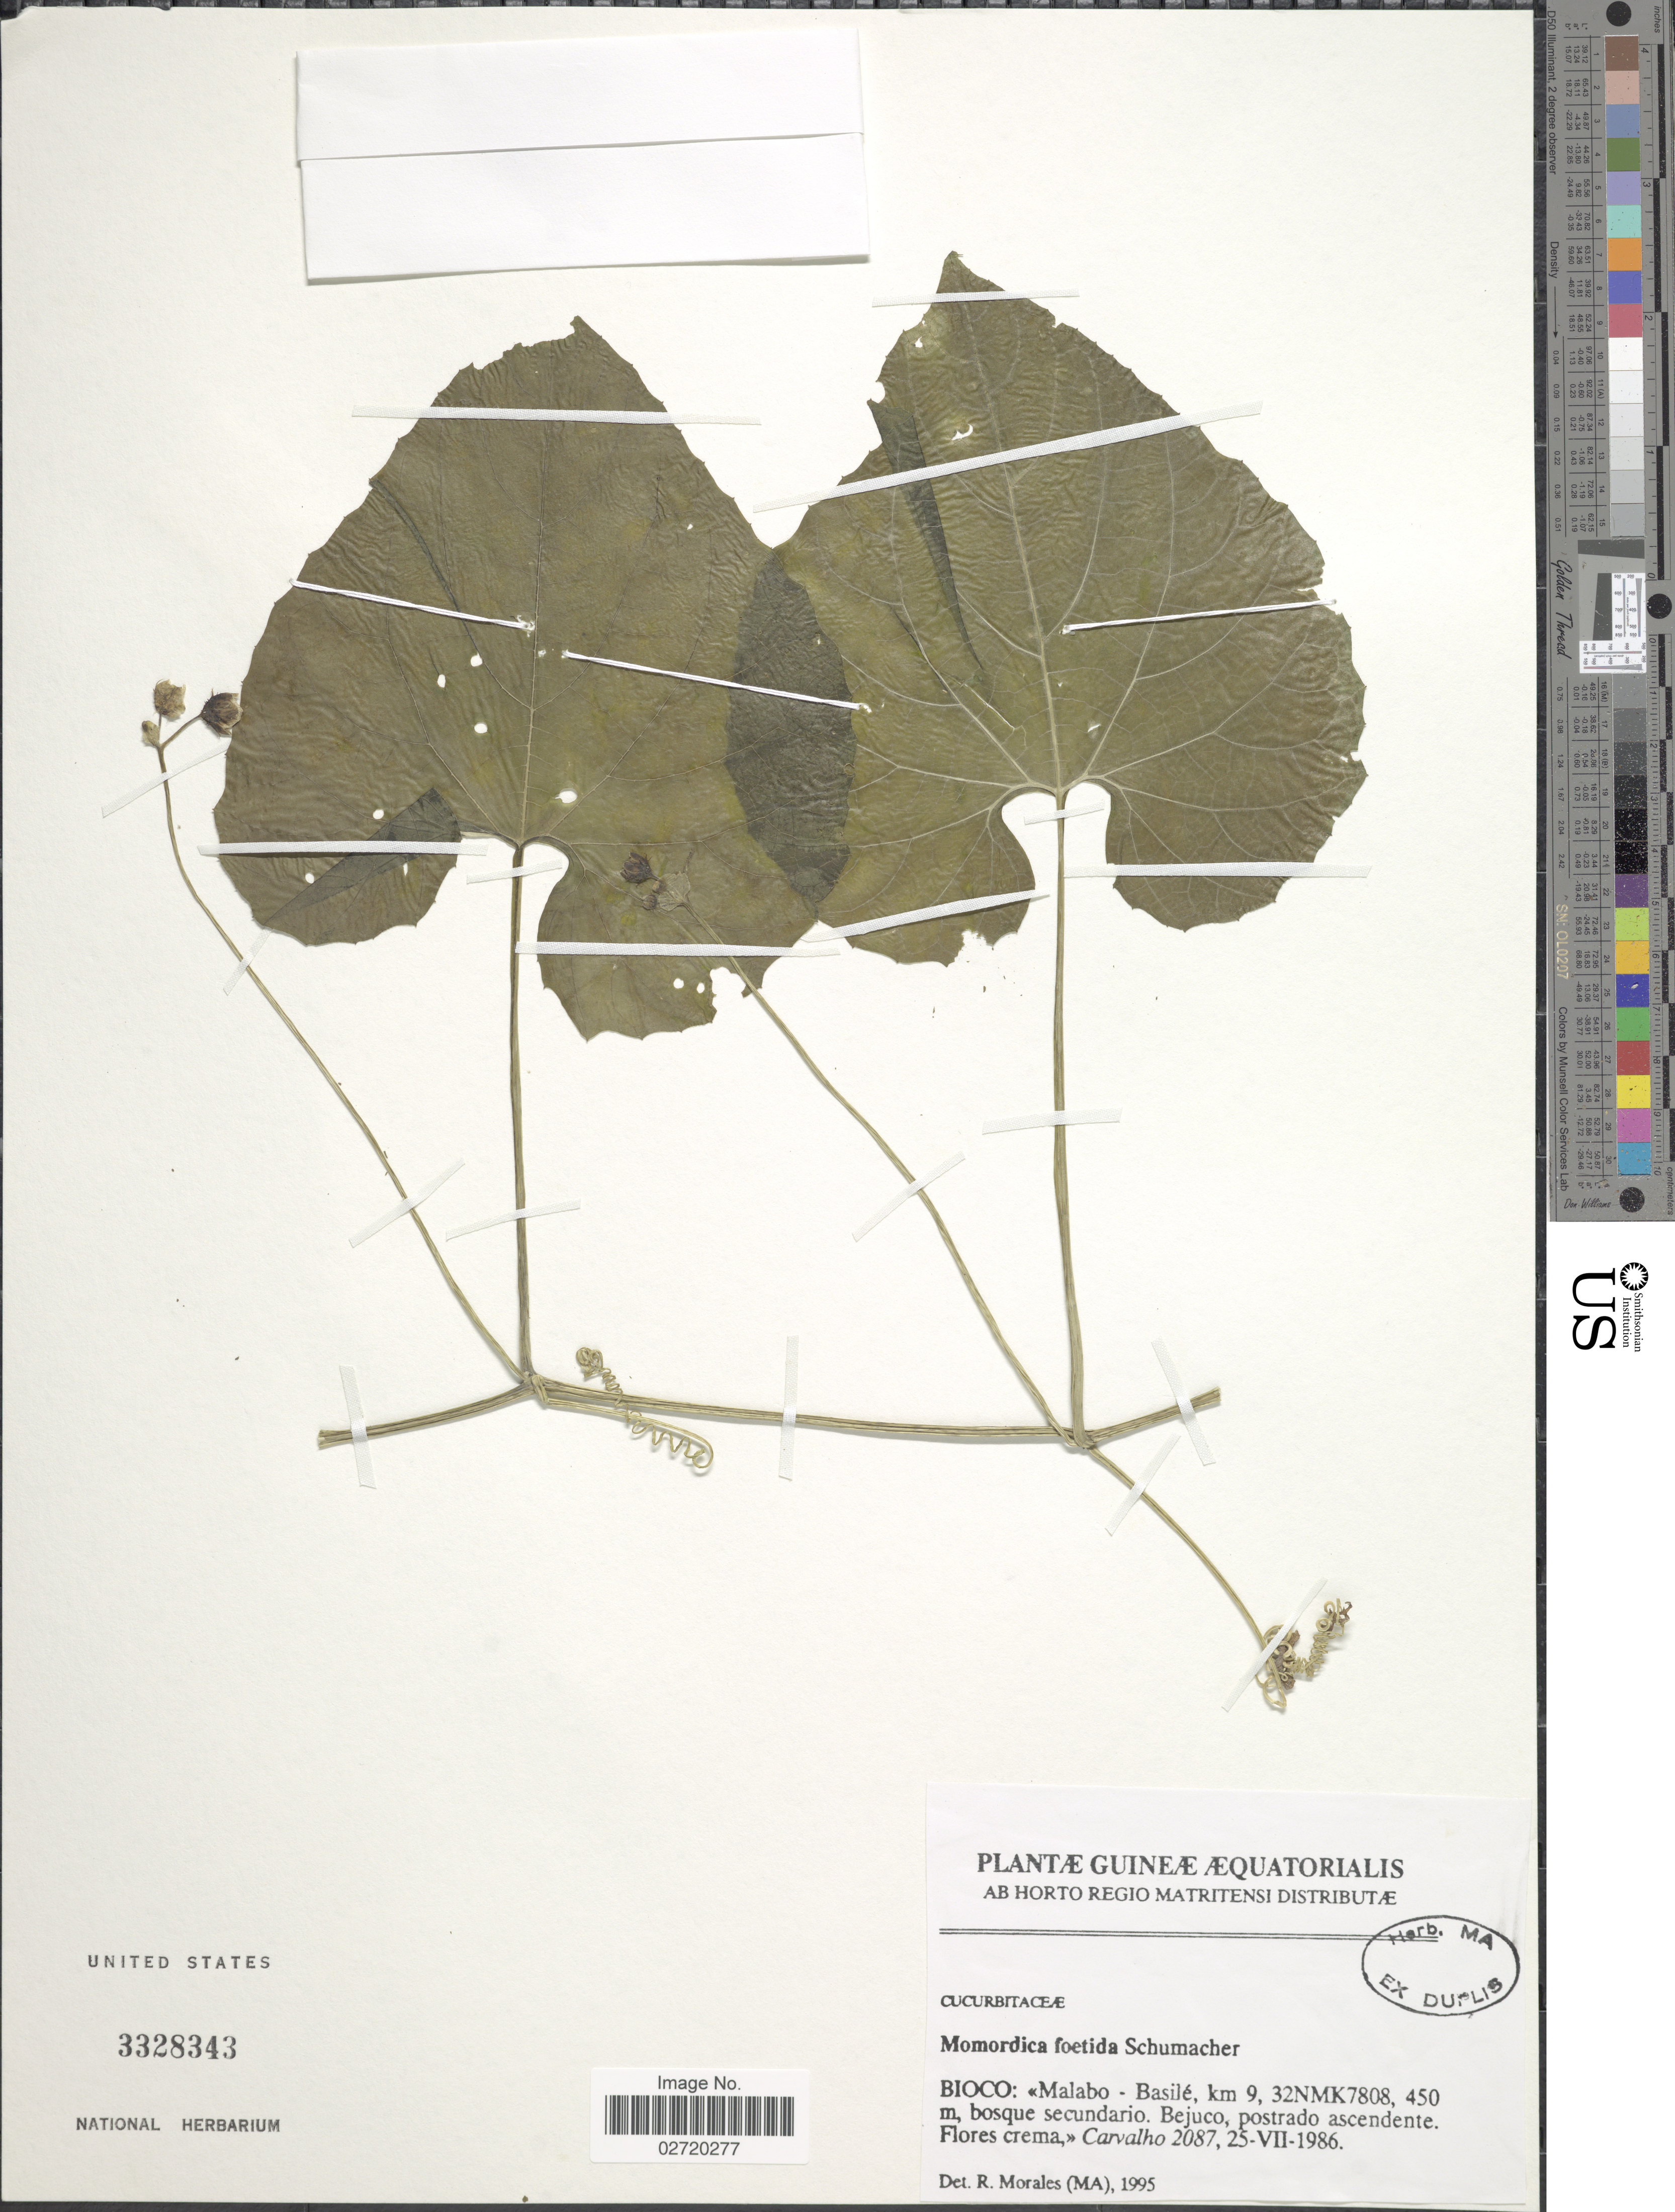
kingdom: Plantae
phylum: Tracheophyta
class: Magnoliopsida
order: Cucurbitales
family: Cucurbitaceae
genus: Momordica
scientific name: Momordica foetida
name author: Schumach.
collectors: Carvalho, --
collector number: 2087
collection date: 1986-07-25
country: Equatorial Guinea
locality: Bioco: Malabo, Basile, km 9, 32NMK7808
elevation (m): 450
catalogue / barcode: US 3328343